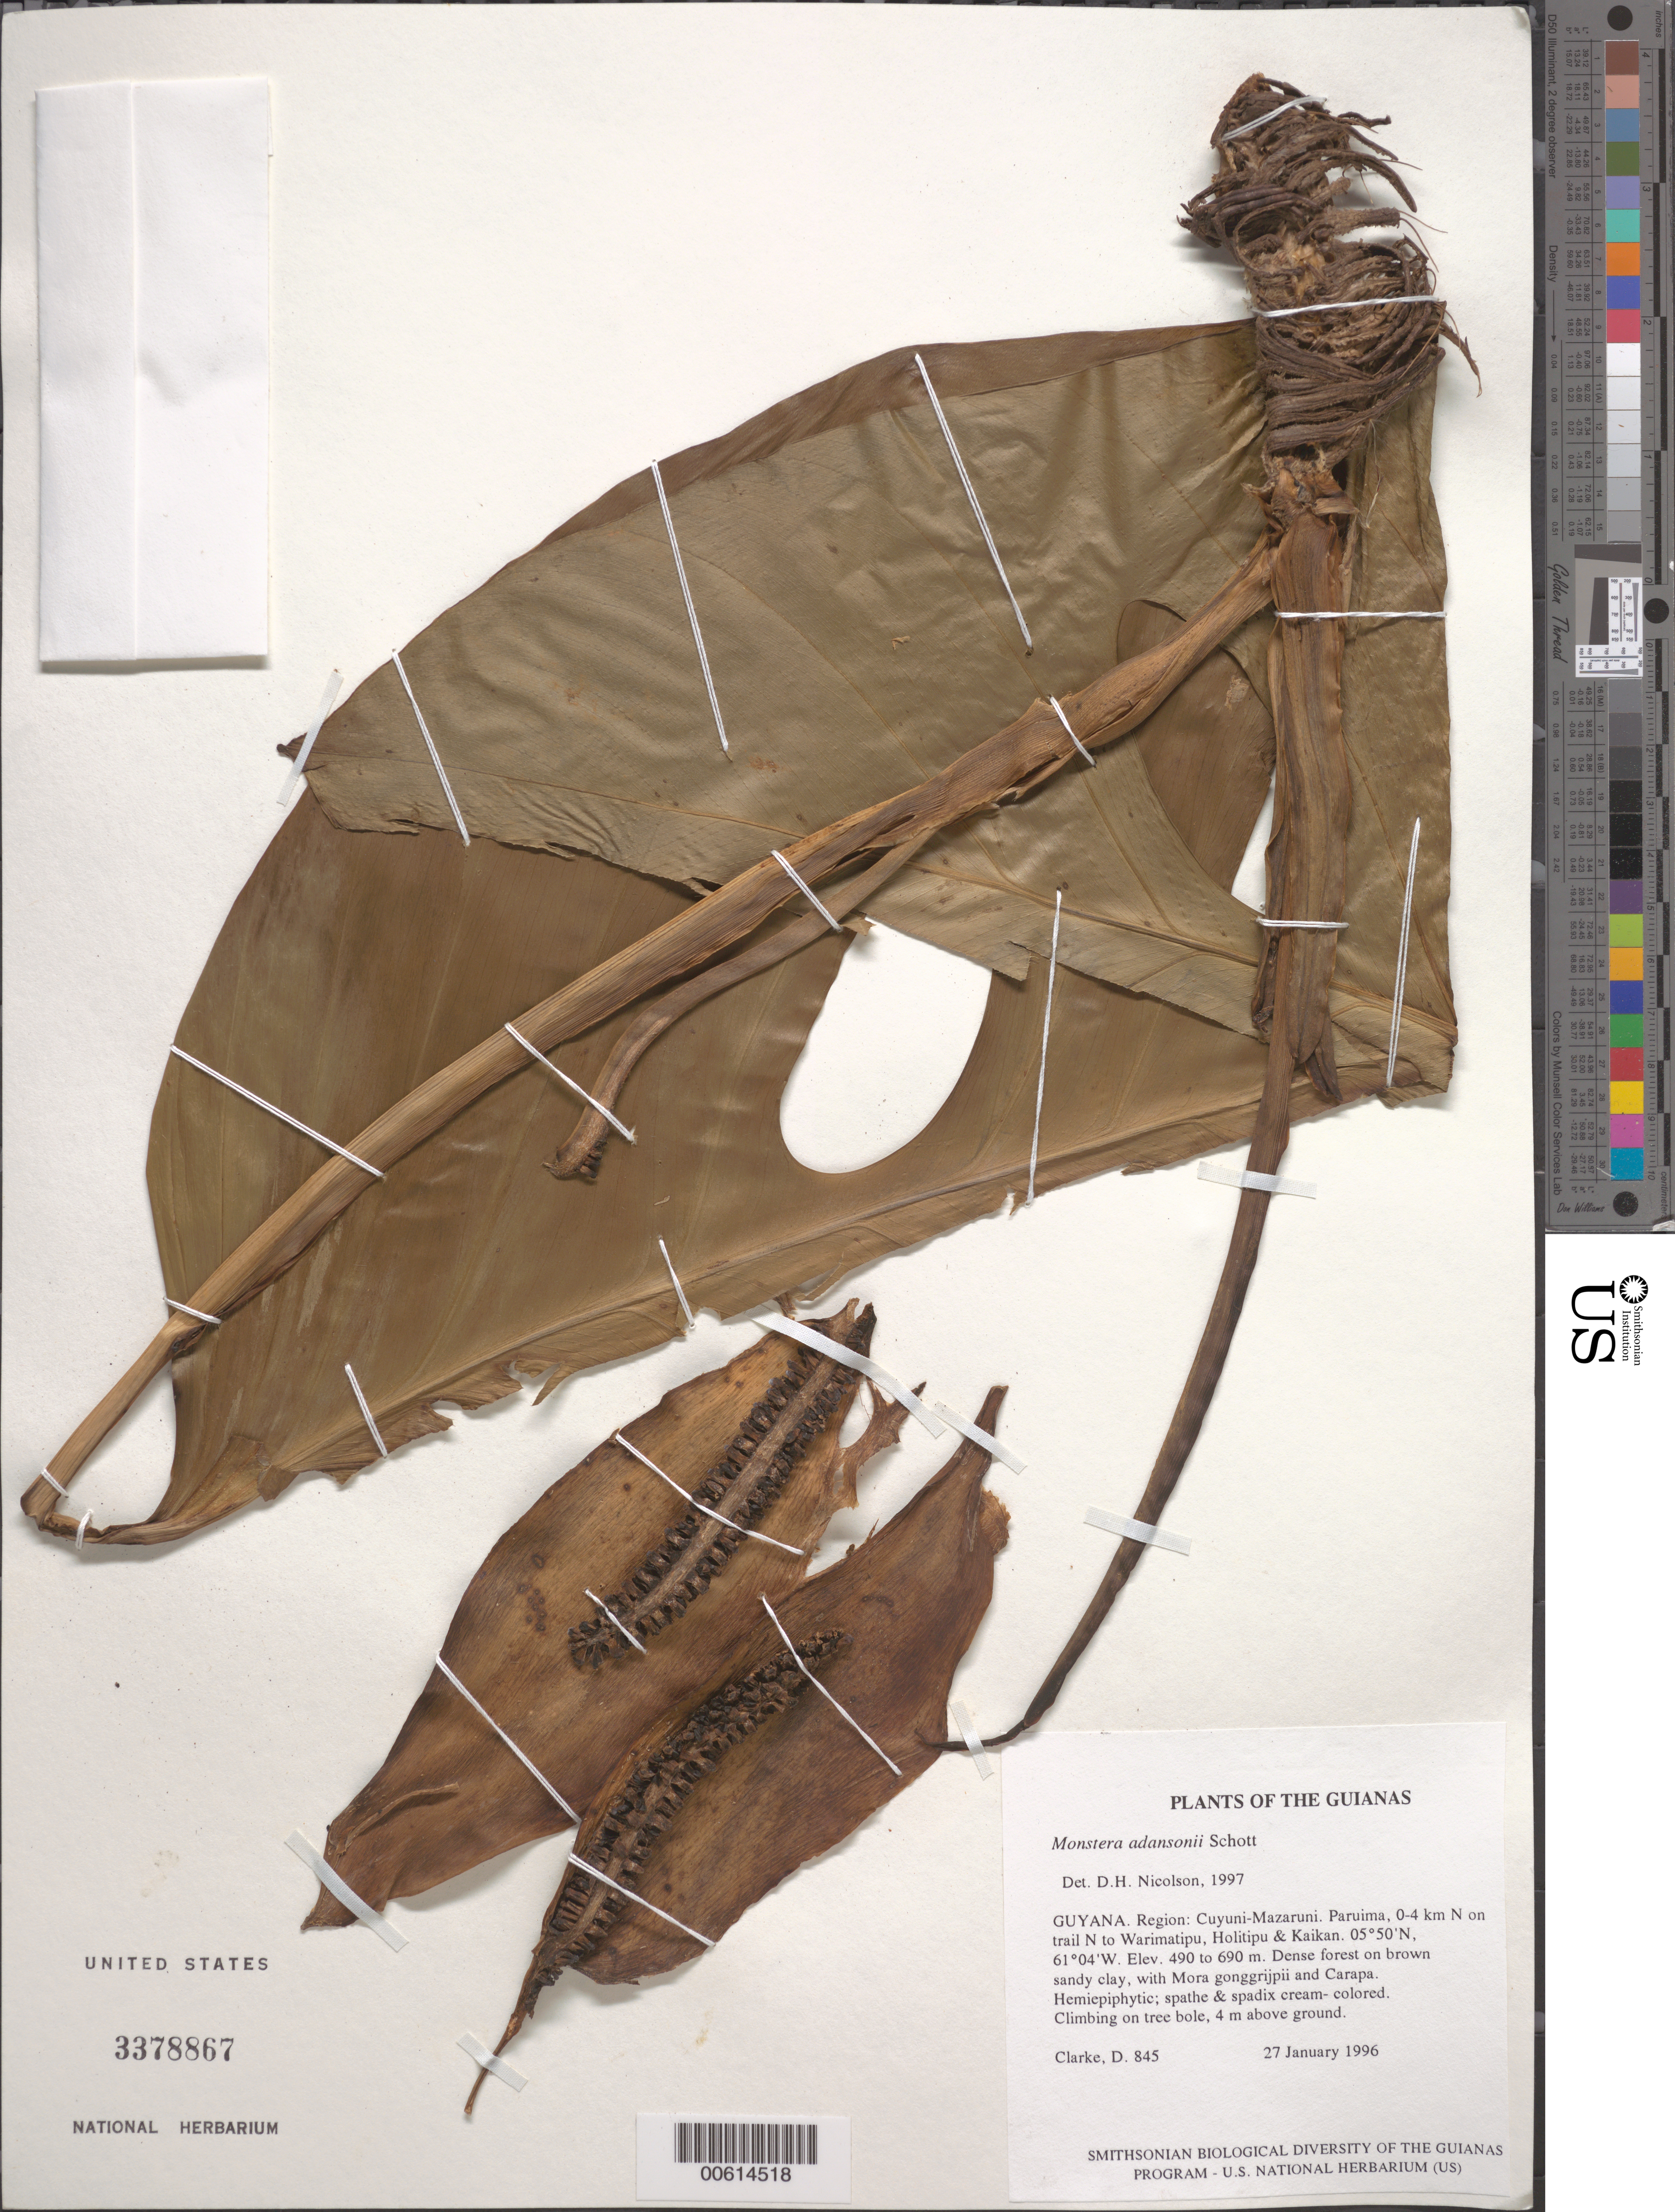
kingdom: Plantae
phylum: Tracheophyta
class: Liliopsida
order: Alismatales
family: Araceae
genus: Monstera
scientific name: Monstera adansonii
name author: Schott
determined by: Nicolson, Dan H.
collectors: H. D. Clarke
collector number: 845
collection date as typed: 27 January 1996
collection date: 1996-01-27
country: Guyana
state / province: Cuyuni-Mazaruni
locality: Paruima, 0-4 km N on trail N to Warimatipu, Holitipu & Kaikan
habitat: Dense forest on brown sandy clay, with Mora gonggrijpii and Carapa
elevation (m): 490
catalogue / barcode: US 3378867